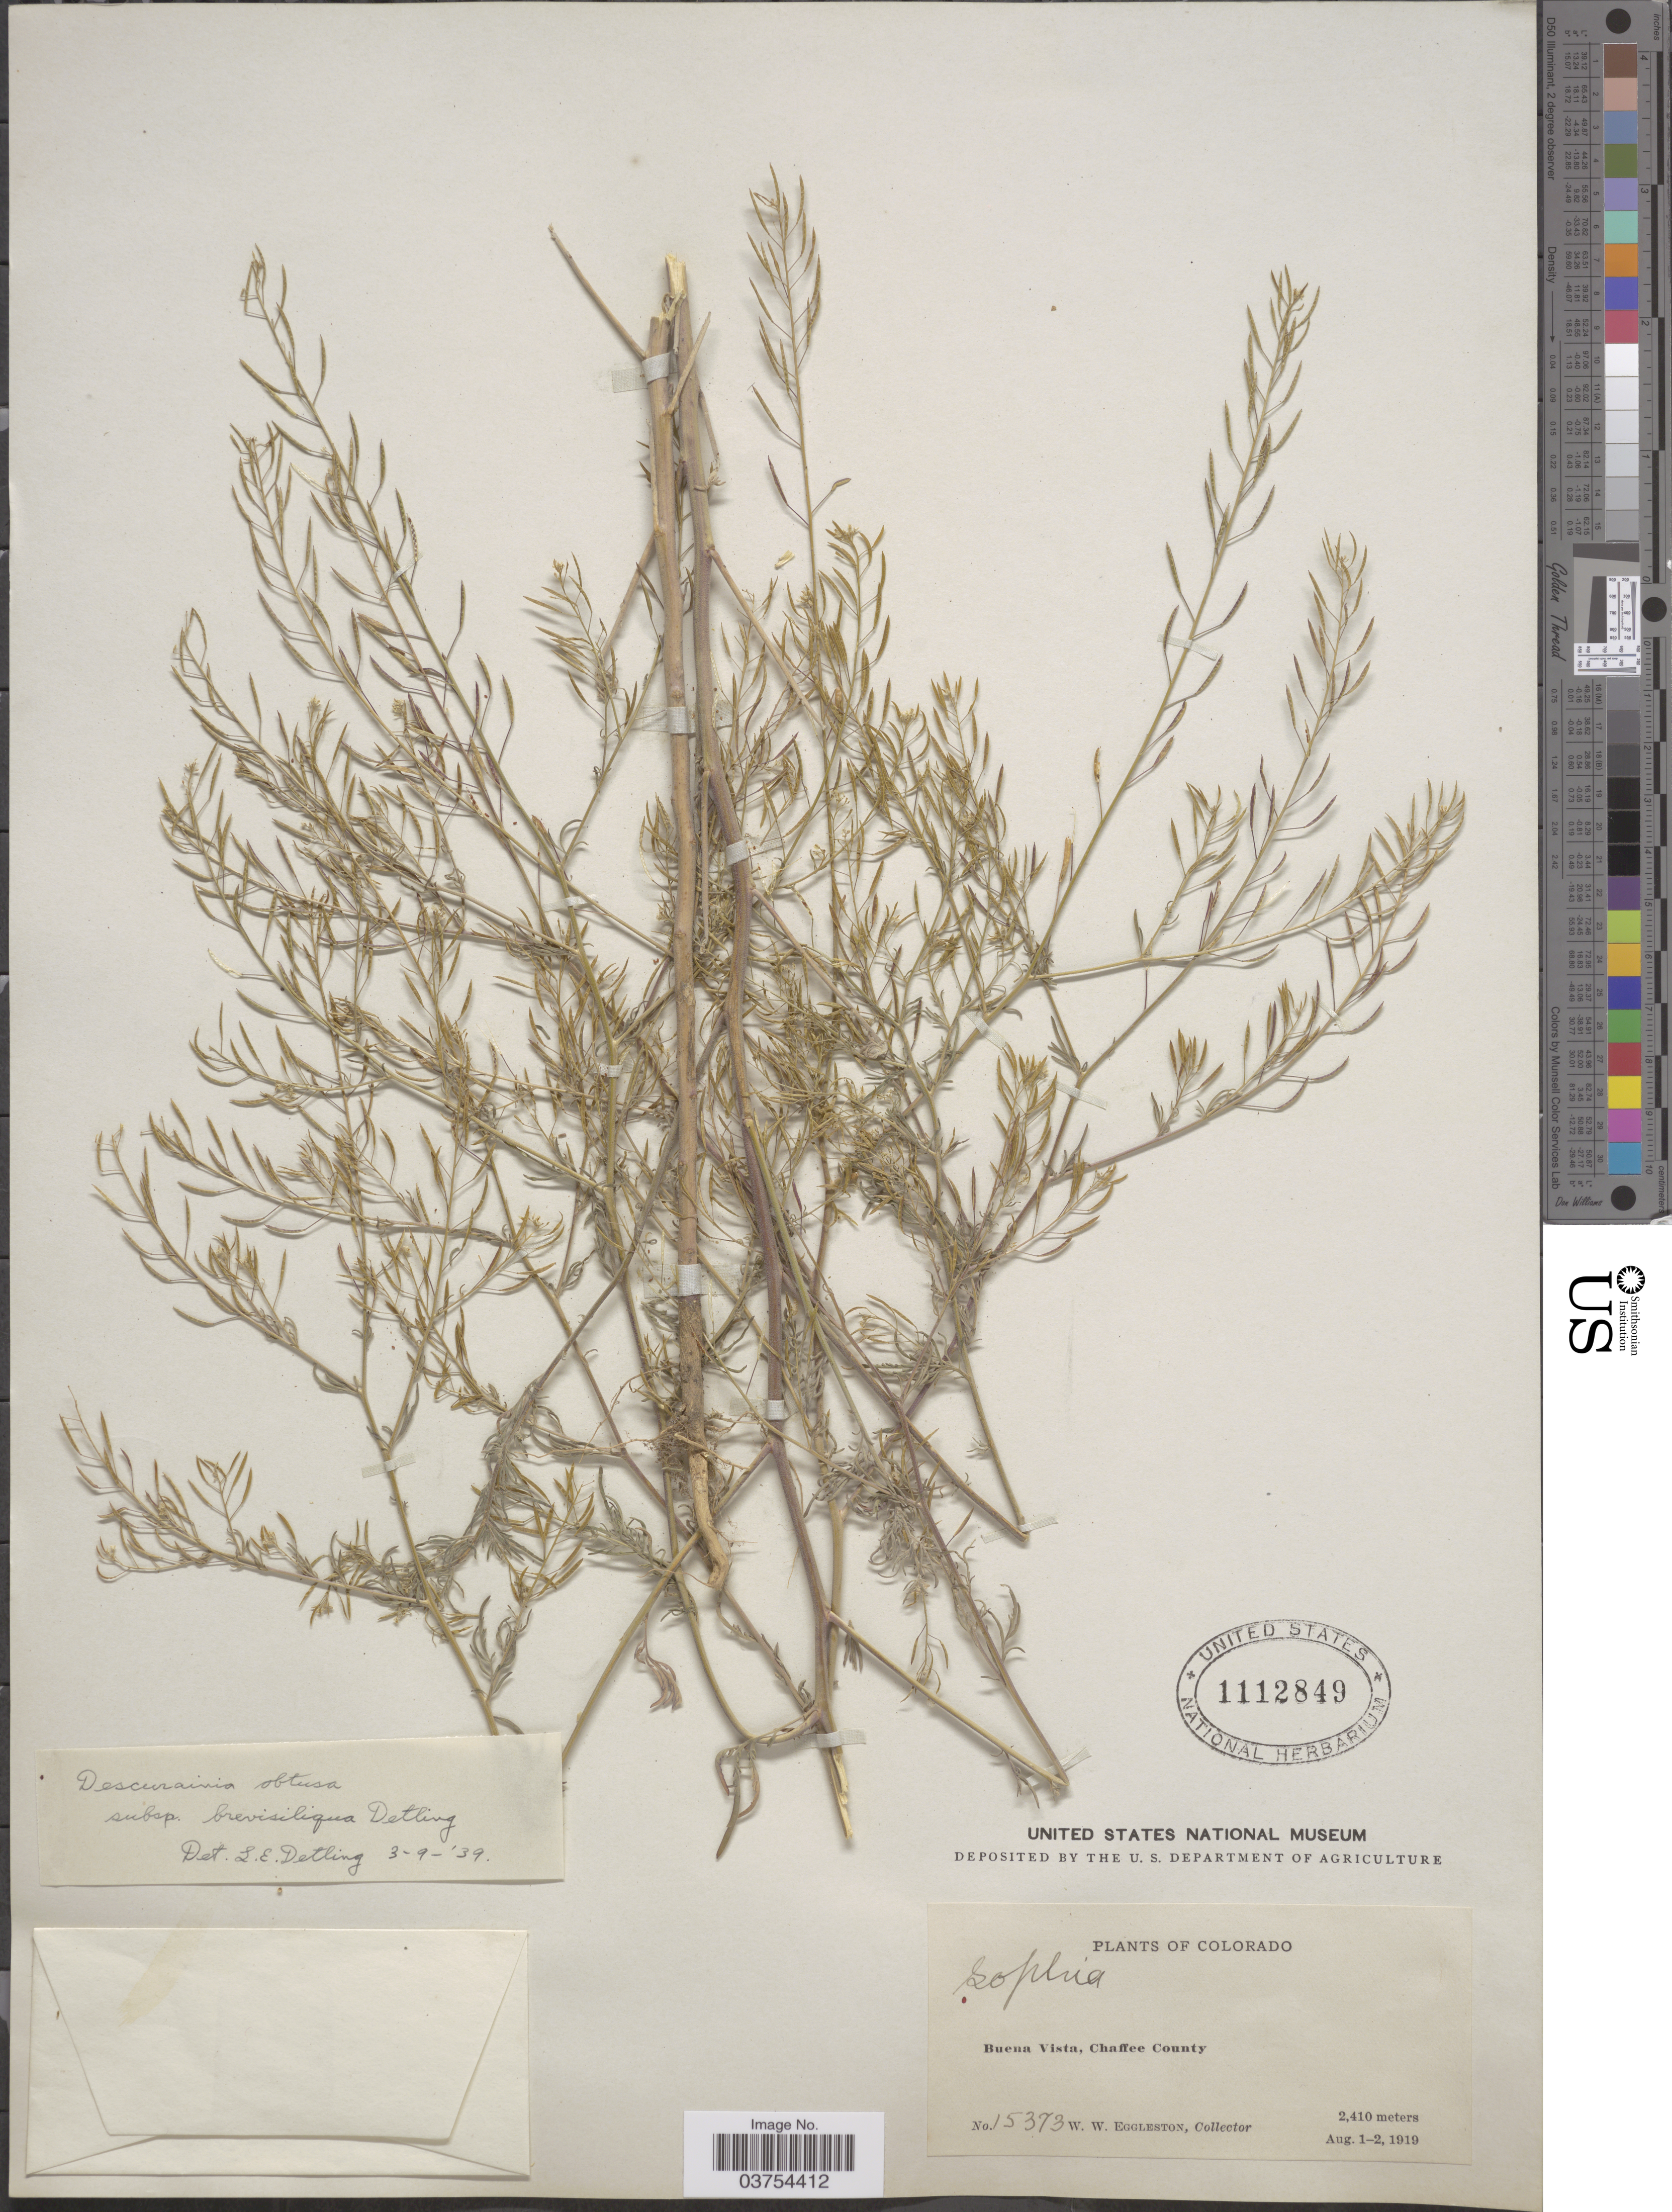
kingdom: Plantae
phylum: Tracheophyta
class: Magnoliopsida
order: Brassicales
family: Brassicaceae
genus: Descurainia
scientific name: Descurainia obtusa var. brevisiliqua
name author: (C.A. Mey.) Detling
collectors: W. W. Eggleston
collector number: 15373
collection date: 1919-08-01/1919-08-02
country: United States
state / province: Colorado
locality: Buena Vista, Chaffee County.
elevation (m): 2410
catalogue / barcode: US 1112849